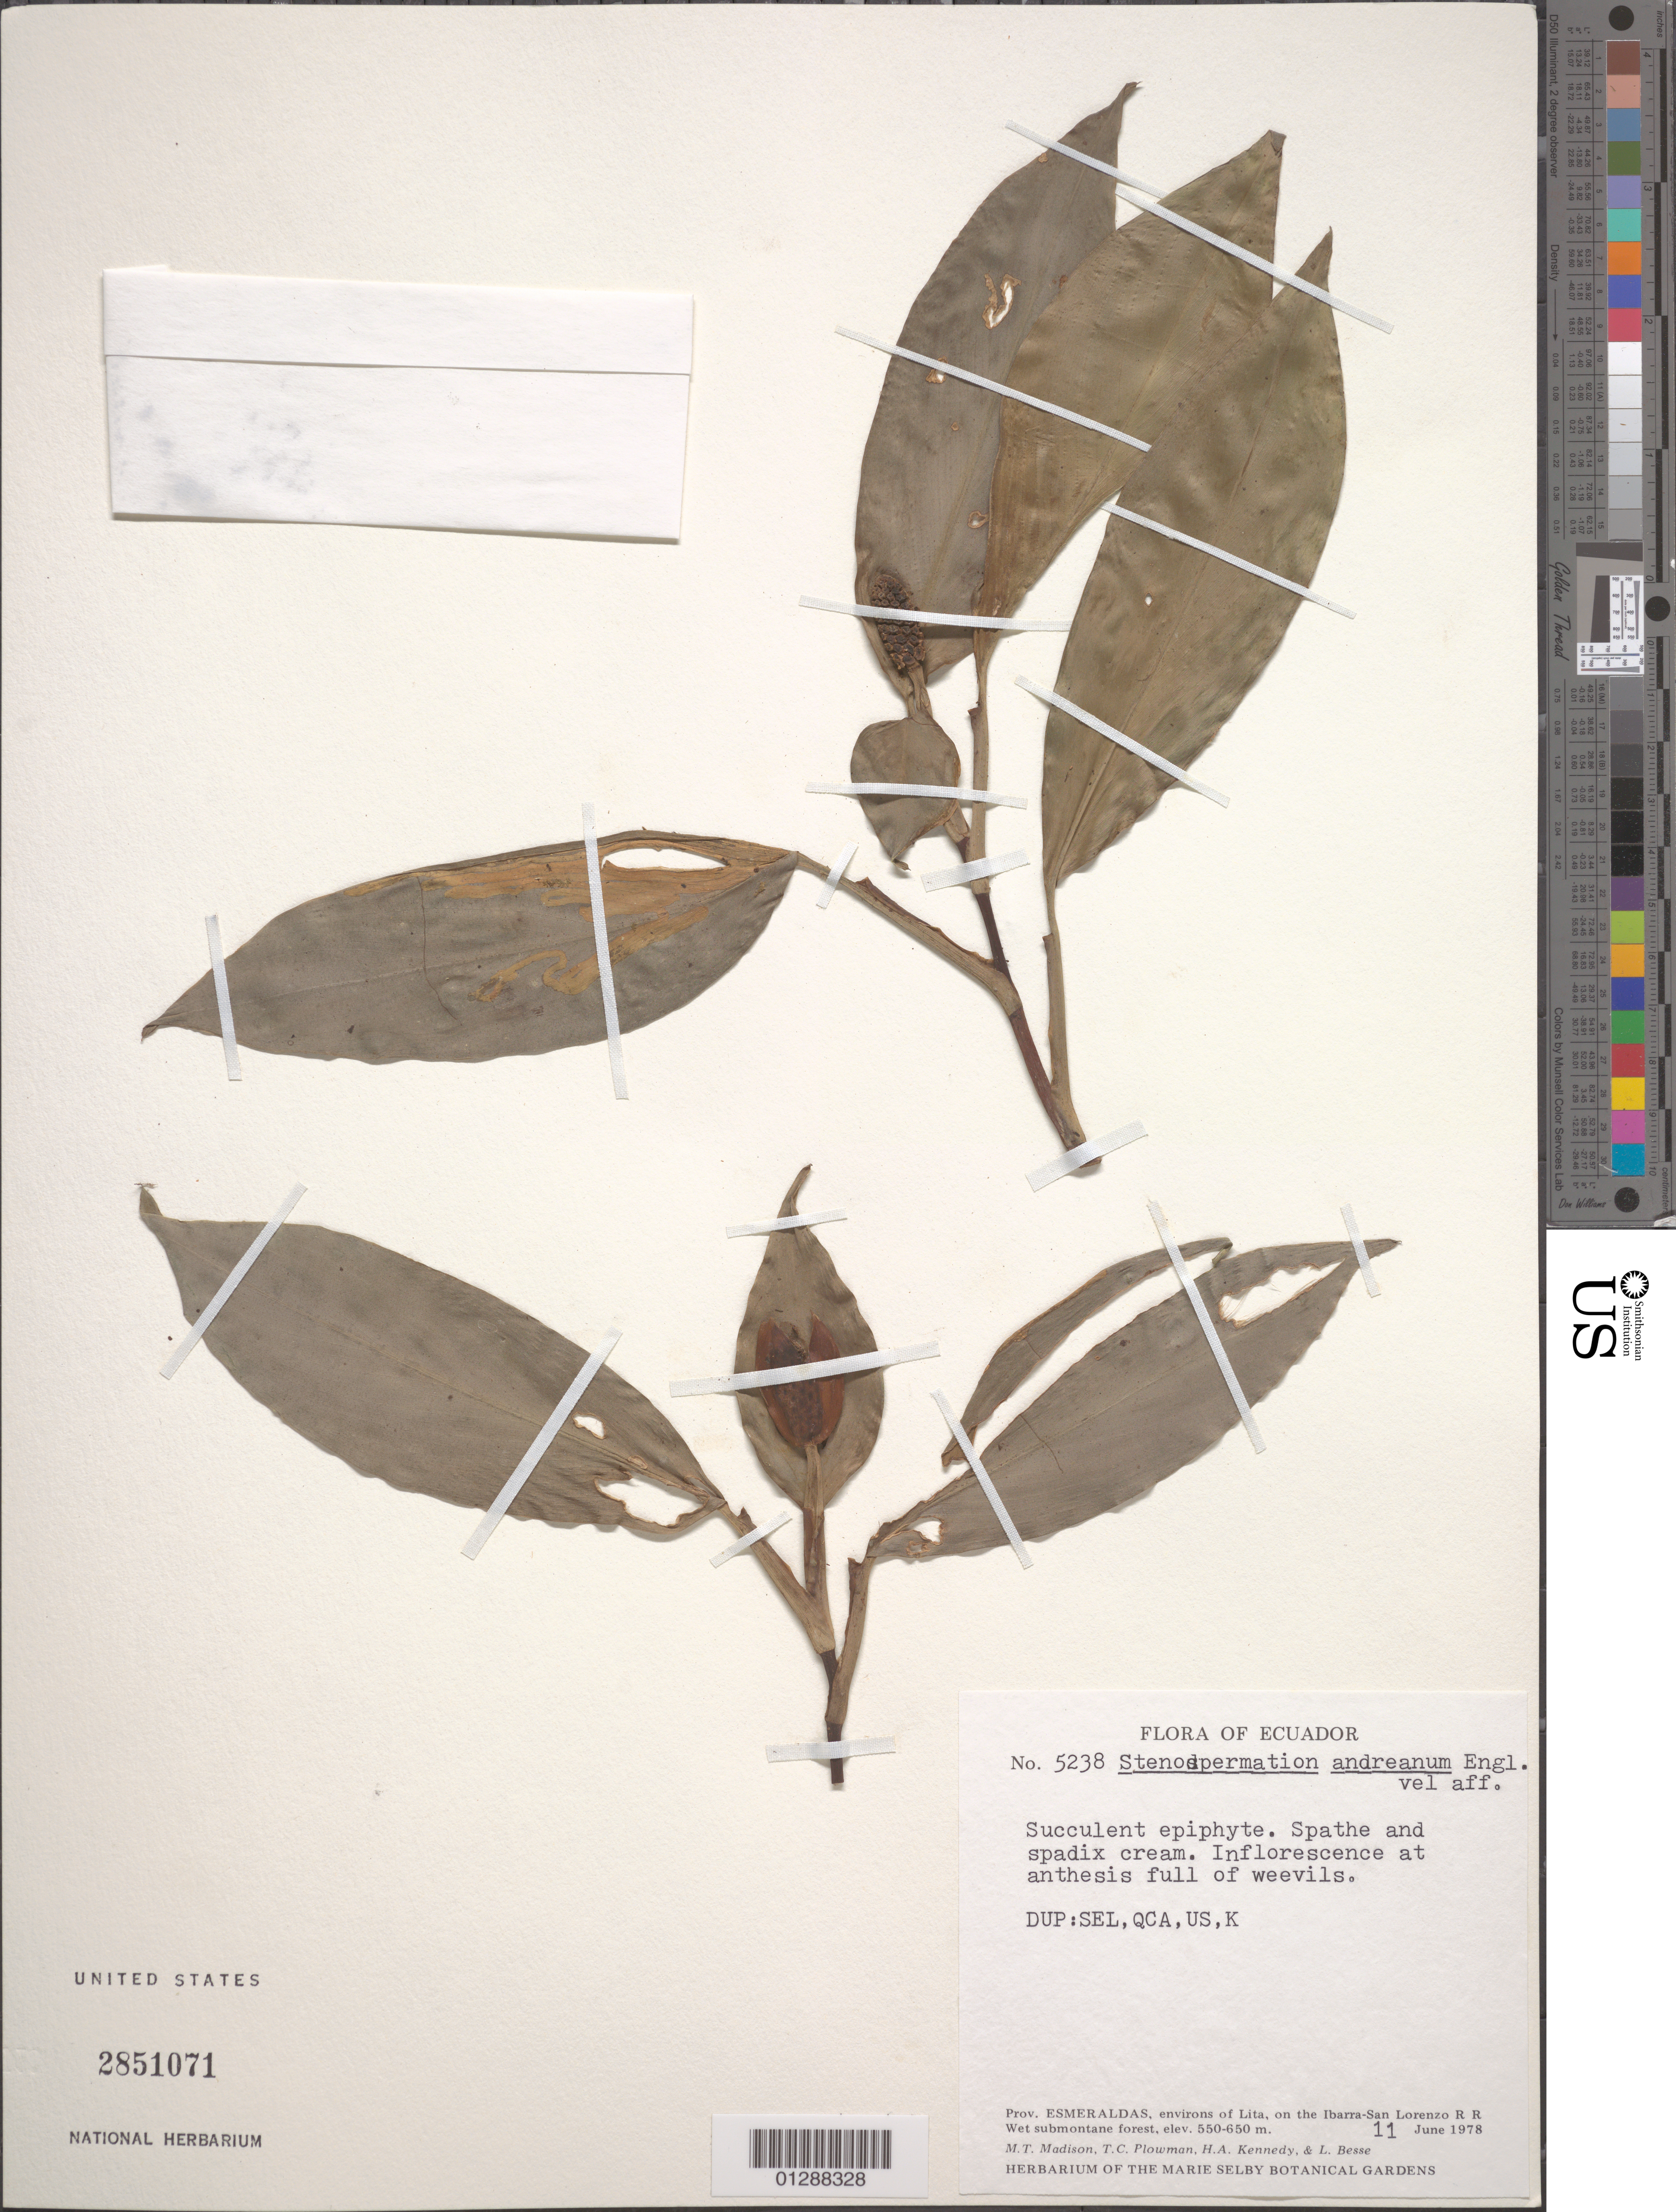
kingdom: Plantae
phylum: Tracheophyta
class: Liliopsida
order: Alismatales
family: Araceae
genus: Stenospermation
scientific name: Stenospermation andreanum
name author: Engl.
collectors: M. T. Madison, T. Plowman, H. Kennedy & L. Besse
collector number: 5238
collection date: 1978-06-11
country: Ecuador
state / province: Esmeraldas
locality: Environs of Lita, on the Ibarra-San Lorenzo R R.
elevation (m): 550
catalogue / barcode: US 2851071